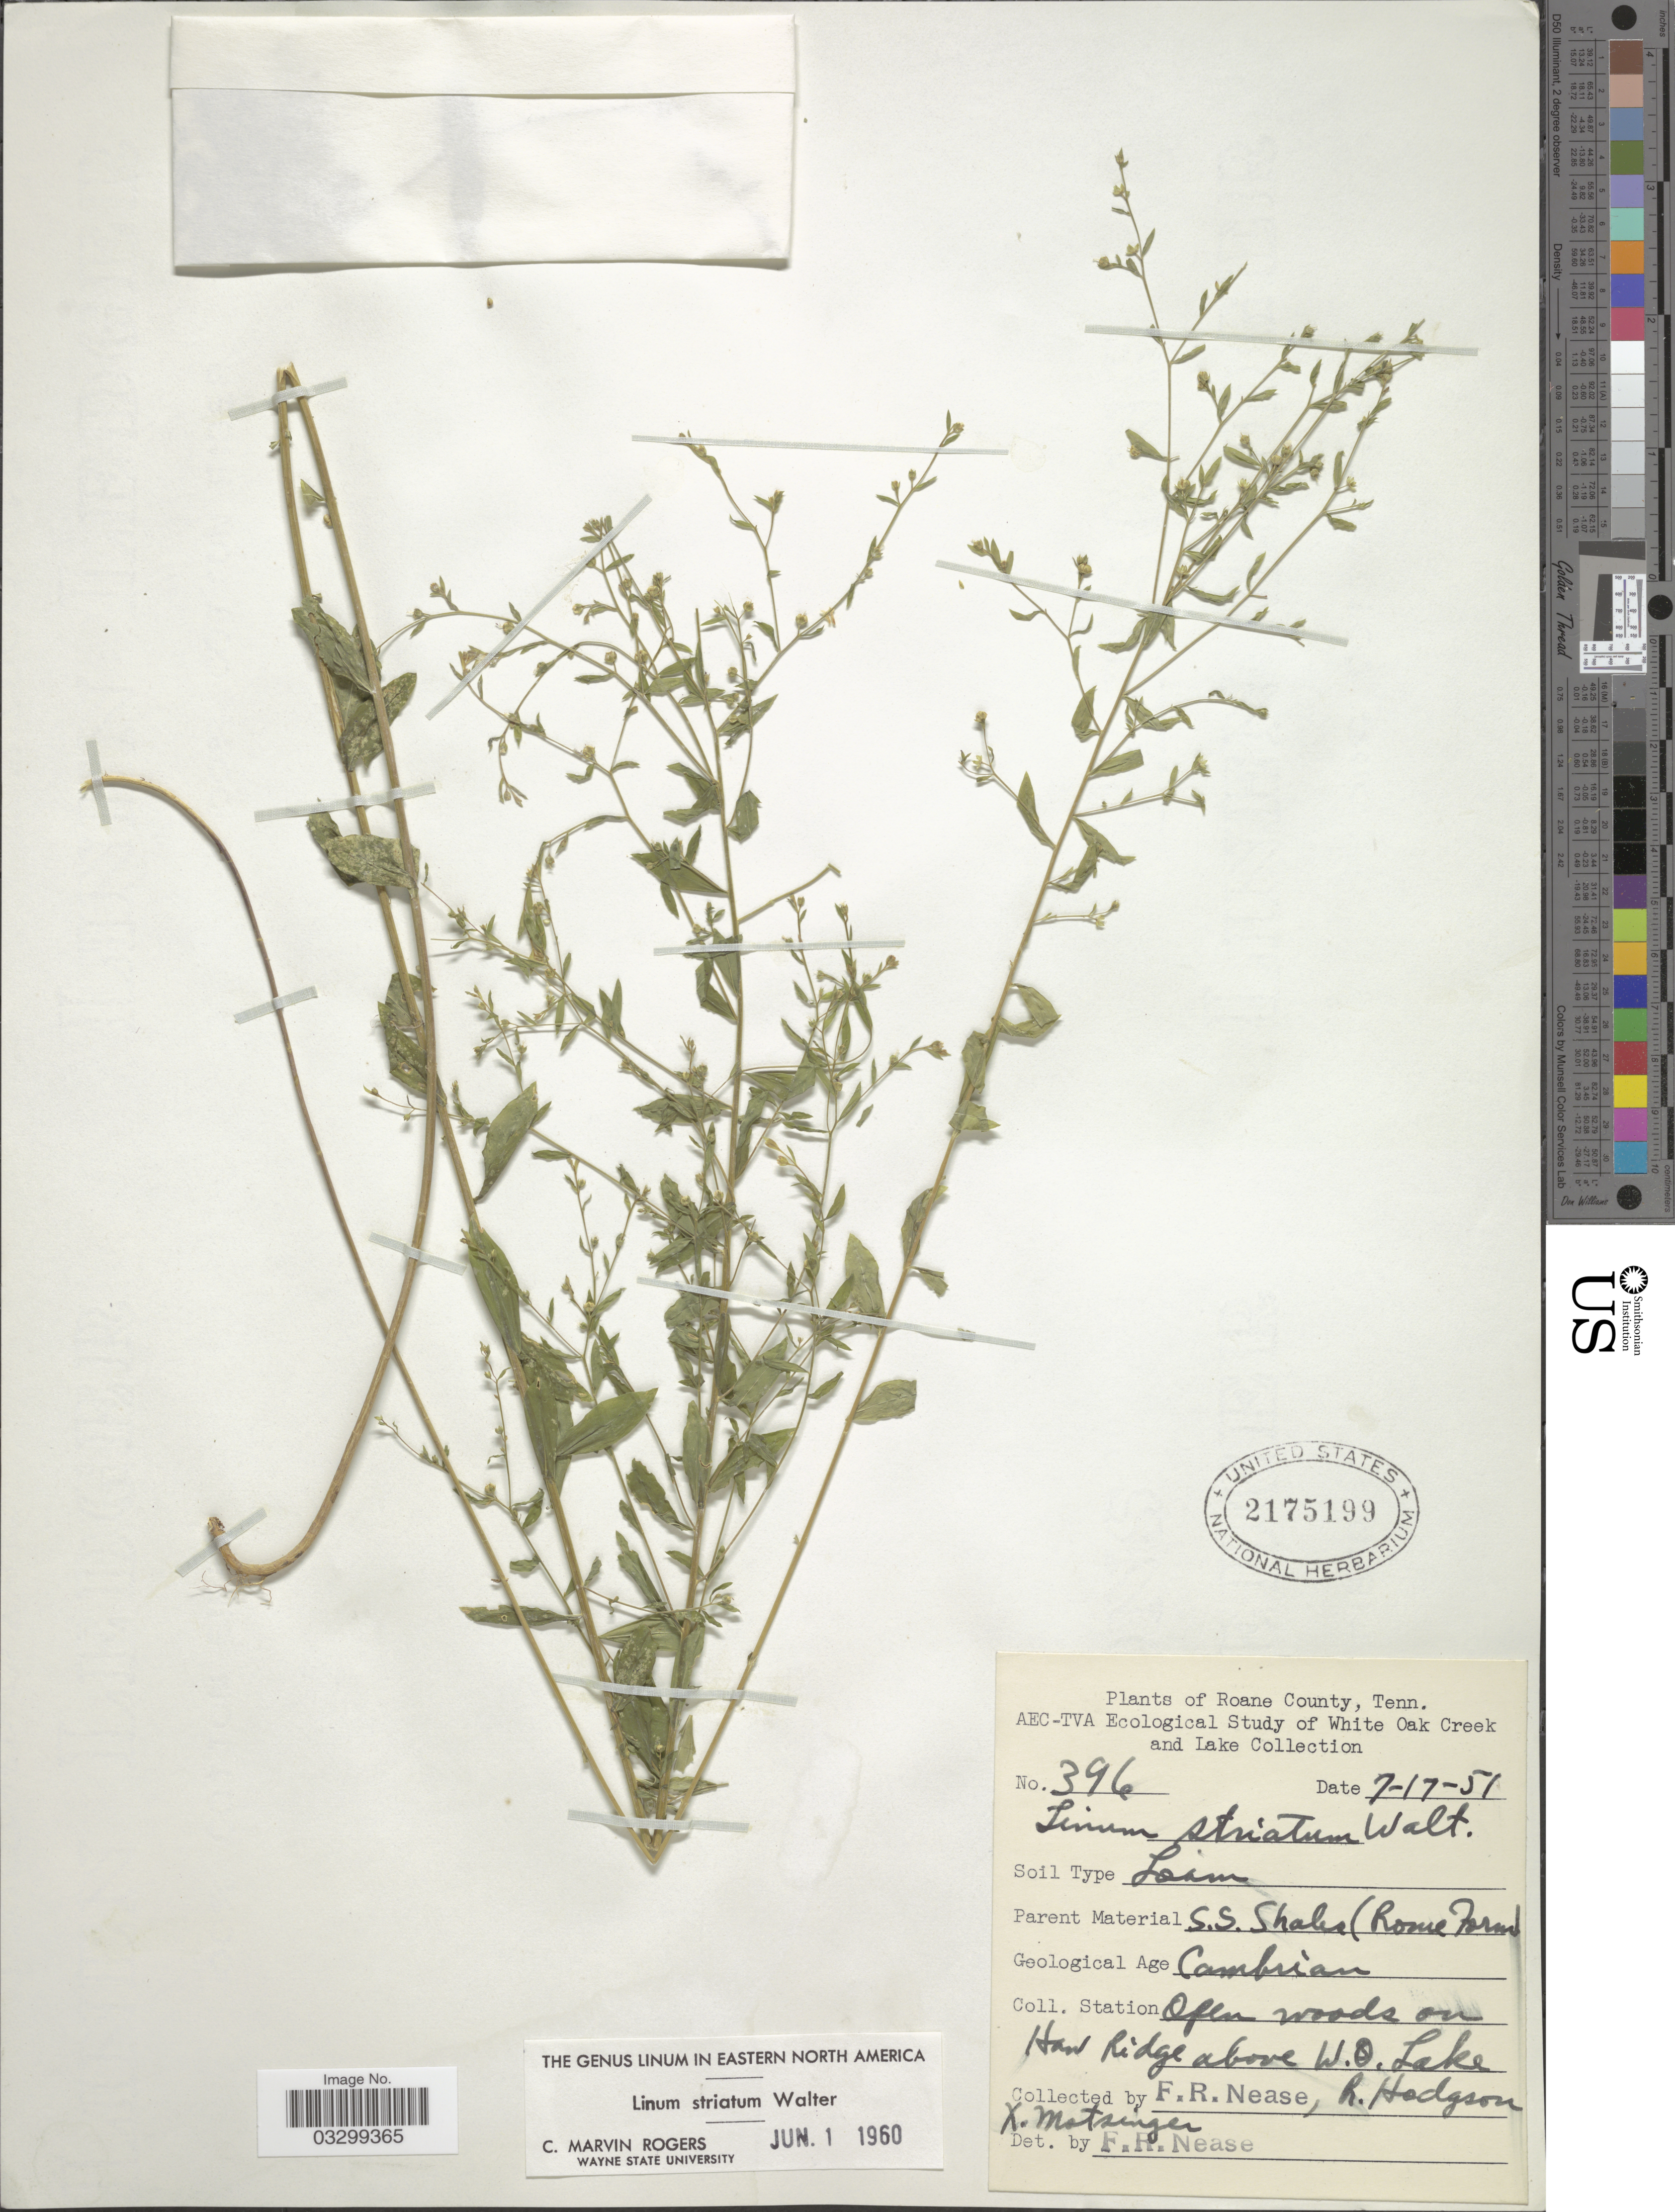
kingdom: Plantae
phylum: Tracheophyta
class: Magnoliopsida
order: Malpighiales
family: Linaceae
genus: Linum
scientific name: Linum striatum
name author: Walter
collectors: F. Nease, R. Hodgson & X. Metzinger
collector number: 396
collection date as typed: Transcribed d/m/y: 17/7/51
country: United States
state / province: Tennessee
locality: Roane County. White Oak Creek and Lake. Station Open woods on Haw Ridge above W.O. Lake.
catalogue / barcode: US 2175199